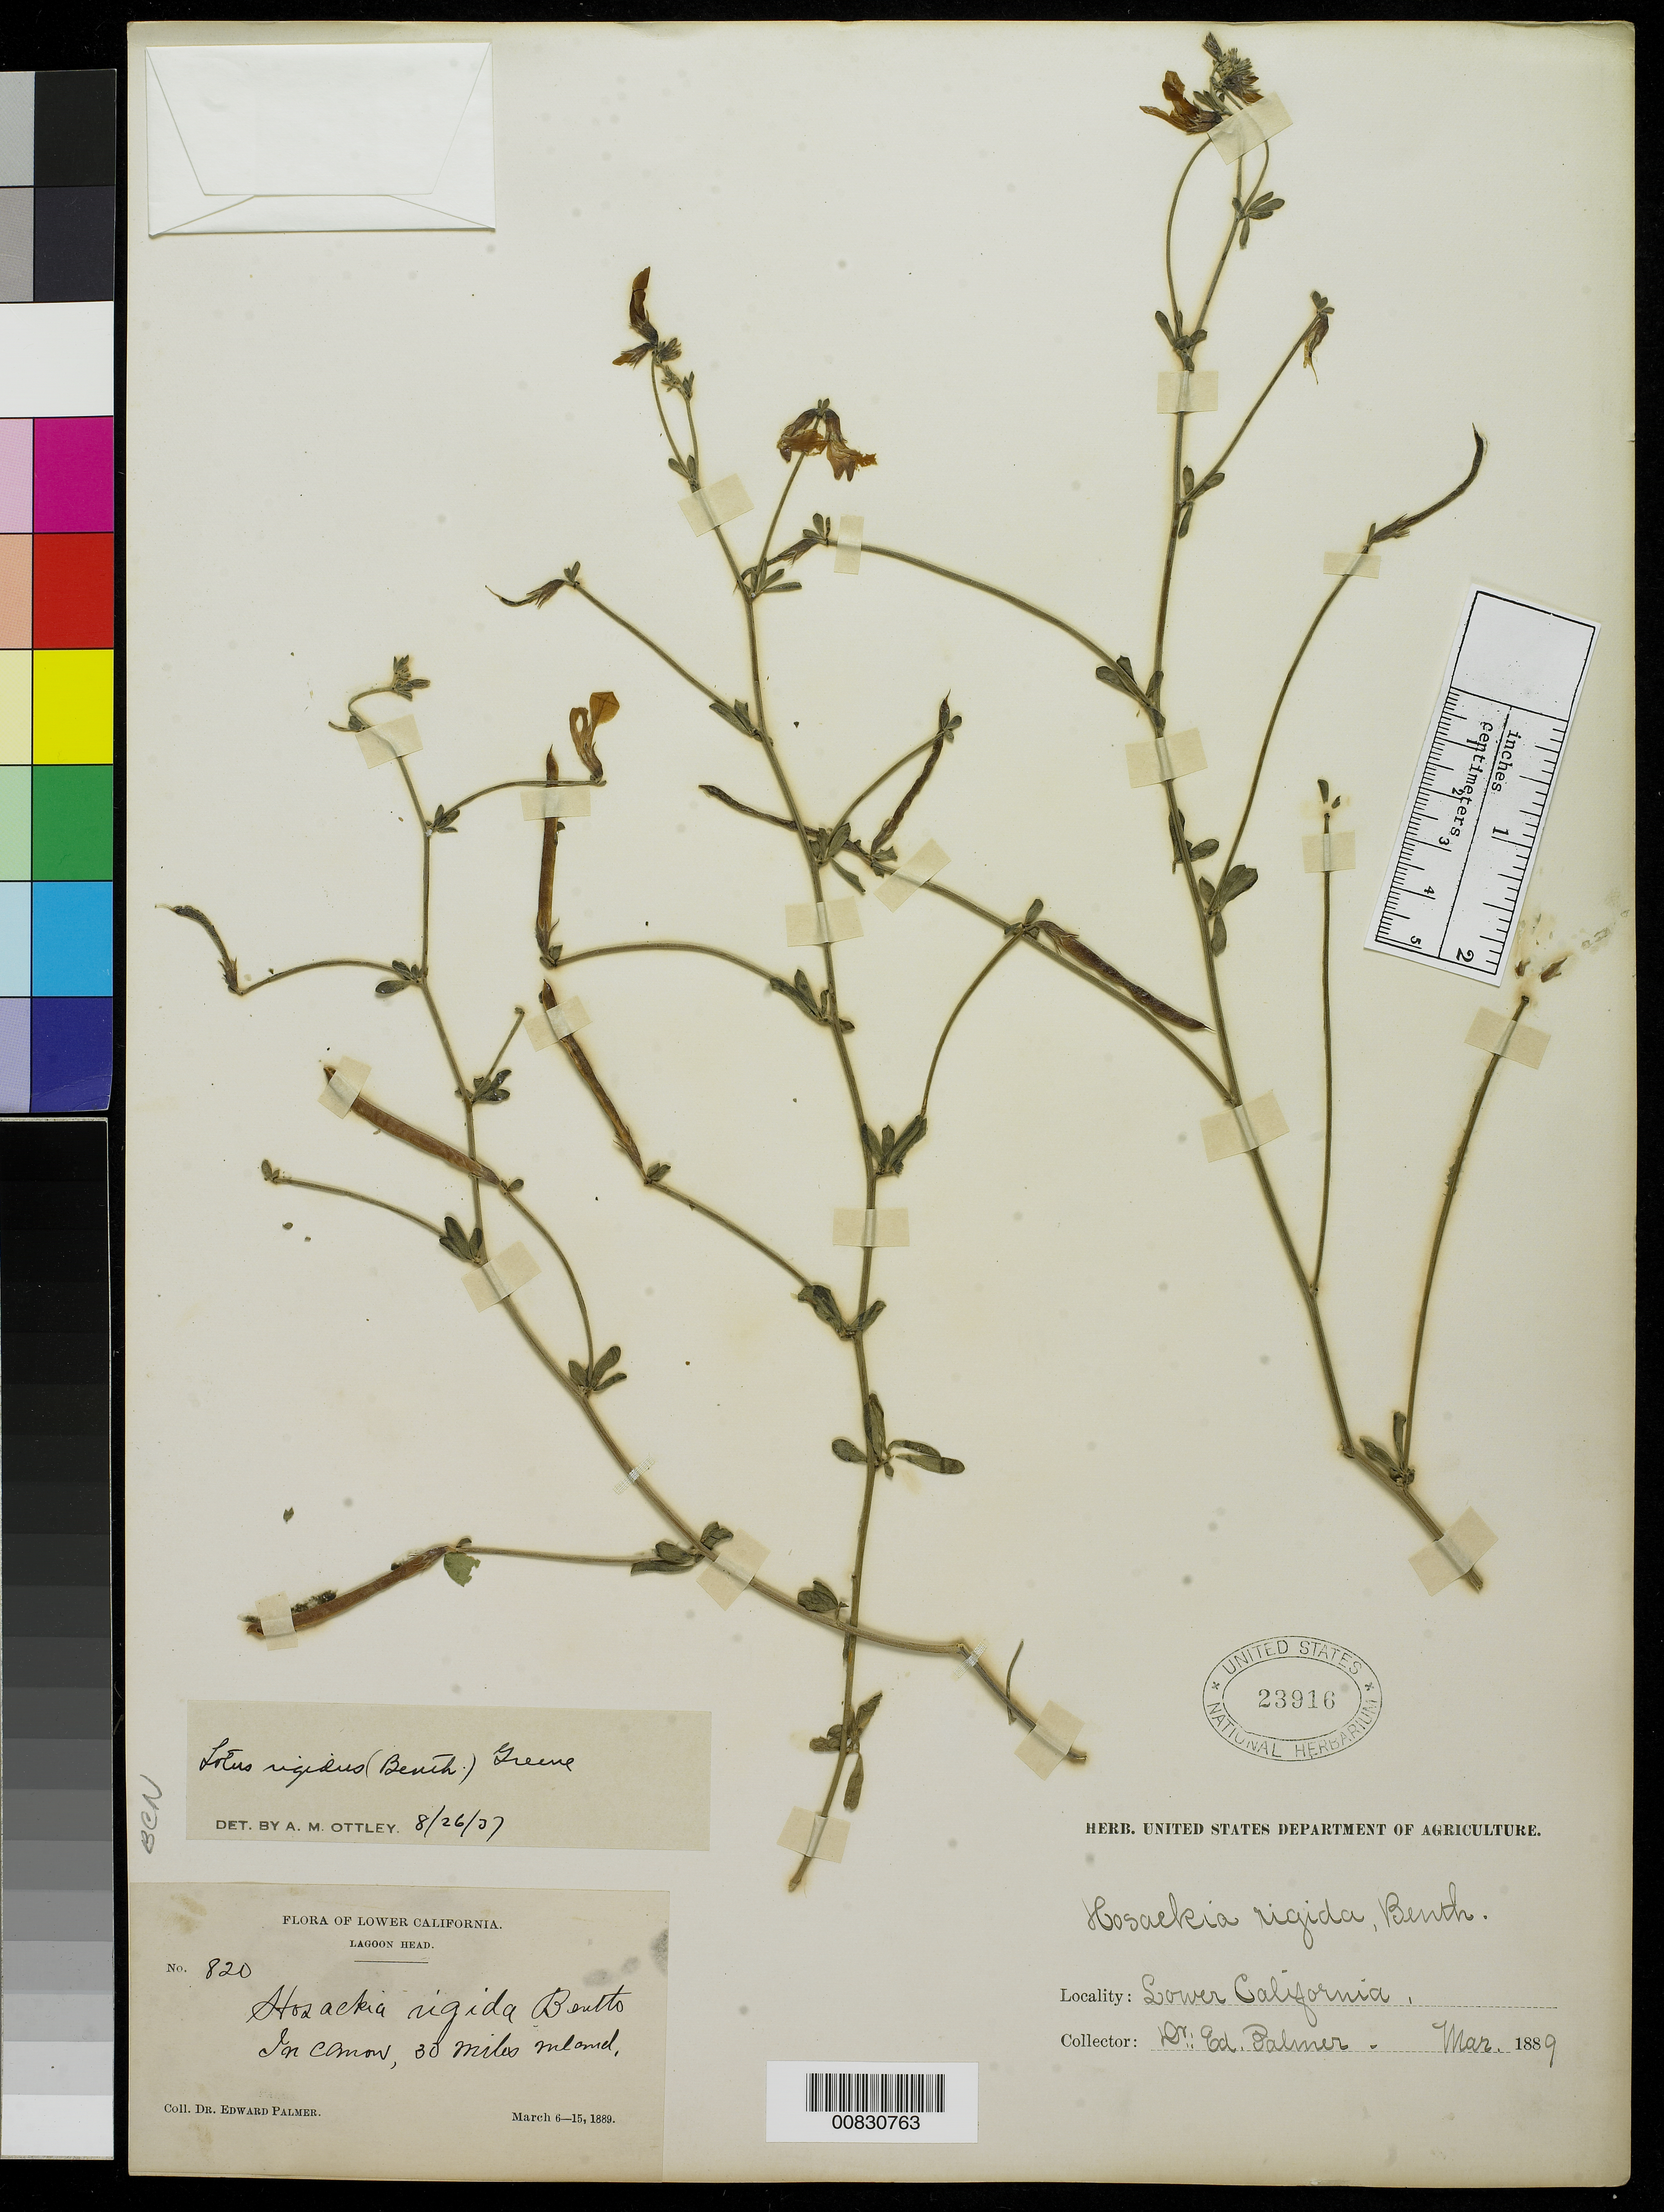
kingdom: Plantae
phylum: Tracheophyta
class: Magnoliopsida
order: Fabales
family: Fabaceae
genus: Ottleya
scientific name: Ottleya rigida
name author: (Benth.) D.D. Sokoloff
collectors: E. Palmer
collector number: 820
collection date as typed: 06 Mar 1889 to 15 Mar 1889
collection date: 1889-03-06/1889-03-15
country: Mexico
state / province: Baja California Norte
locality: Lagoon Head, Baja California. In Cañon, 30 miles inland.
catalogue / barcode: US 23916